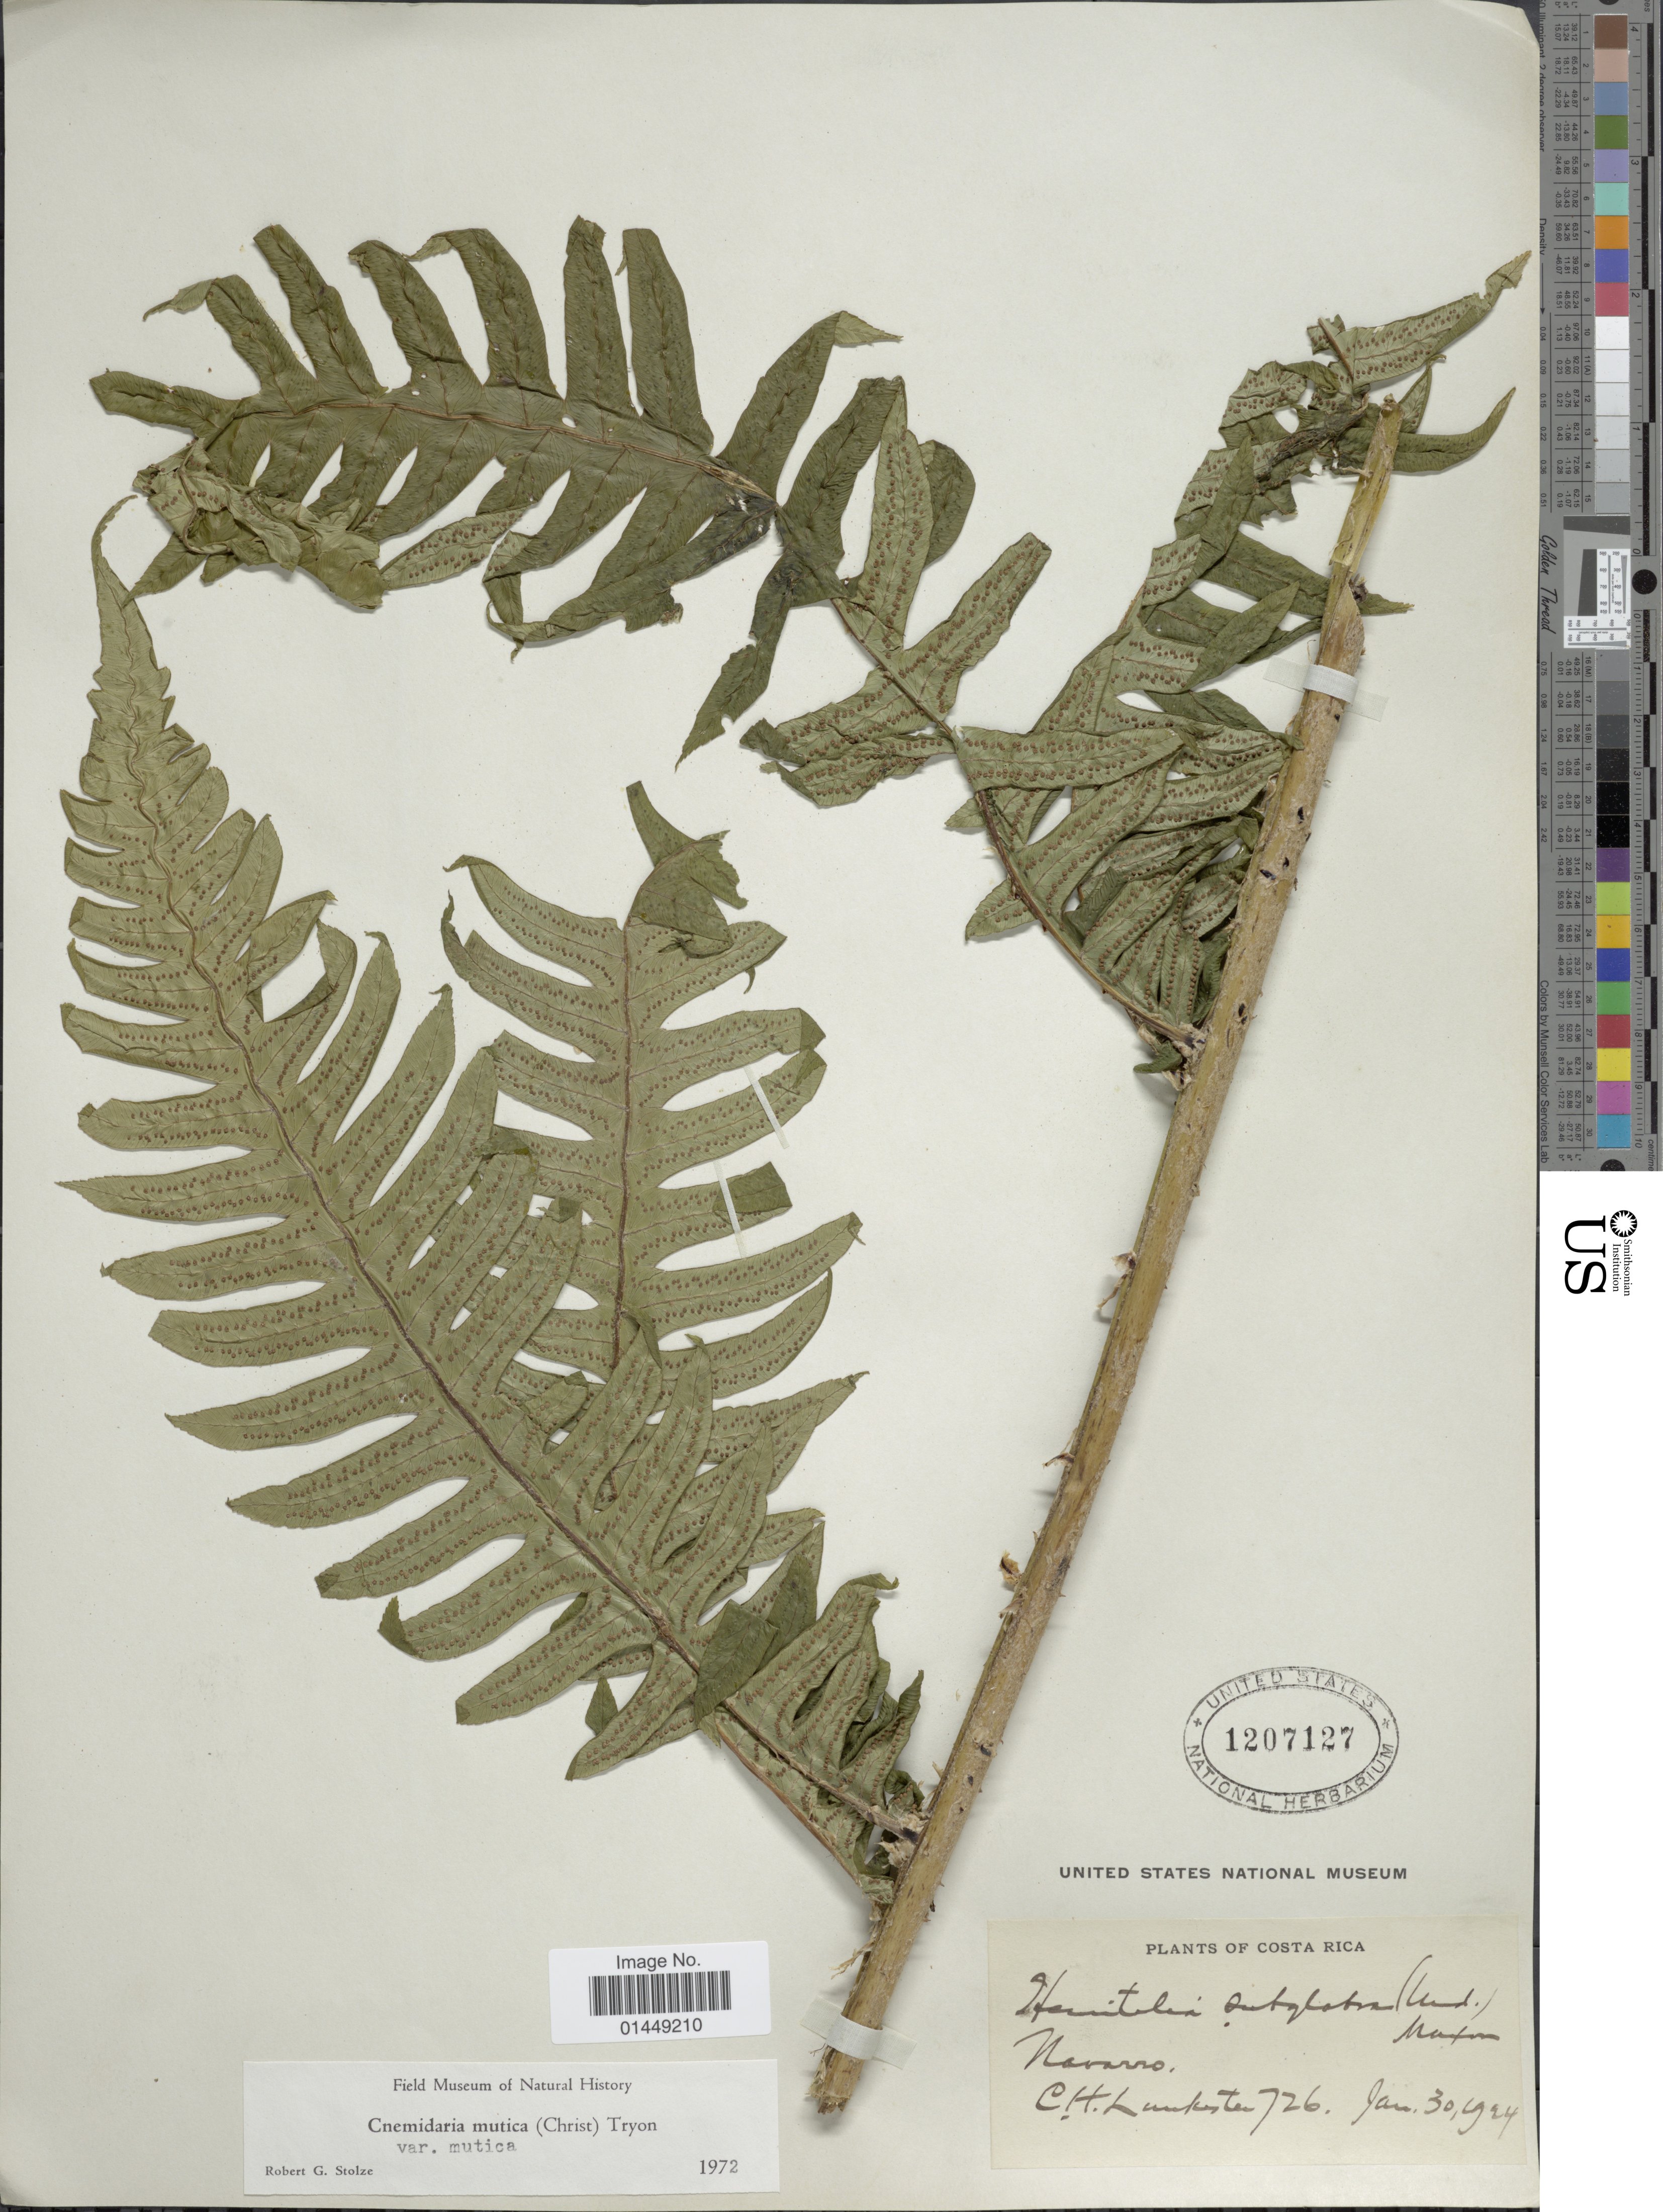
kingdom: Plantae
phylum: Tracheophyta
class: Polypodiopsida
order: Cyatheales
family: Cyatheaceae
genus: Cyathea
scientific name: Cyathea mutica var. mutica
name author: (Christ) Domin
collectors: C. H. Lankester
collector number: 726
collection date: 1924-01-30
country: Costa Rica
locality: Navarro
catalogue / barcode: US 1207127